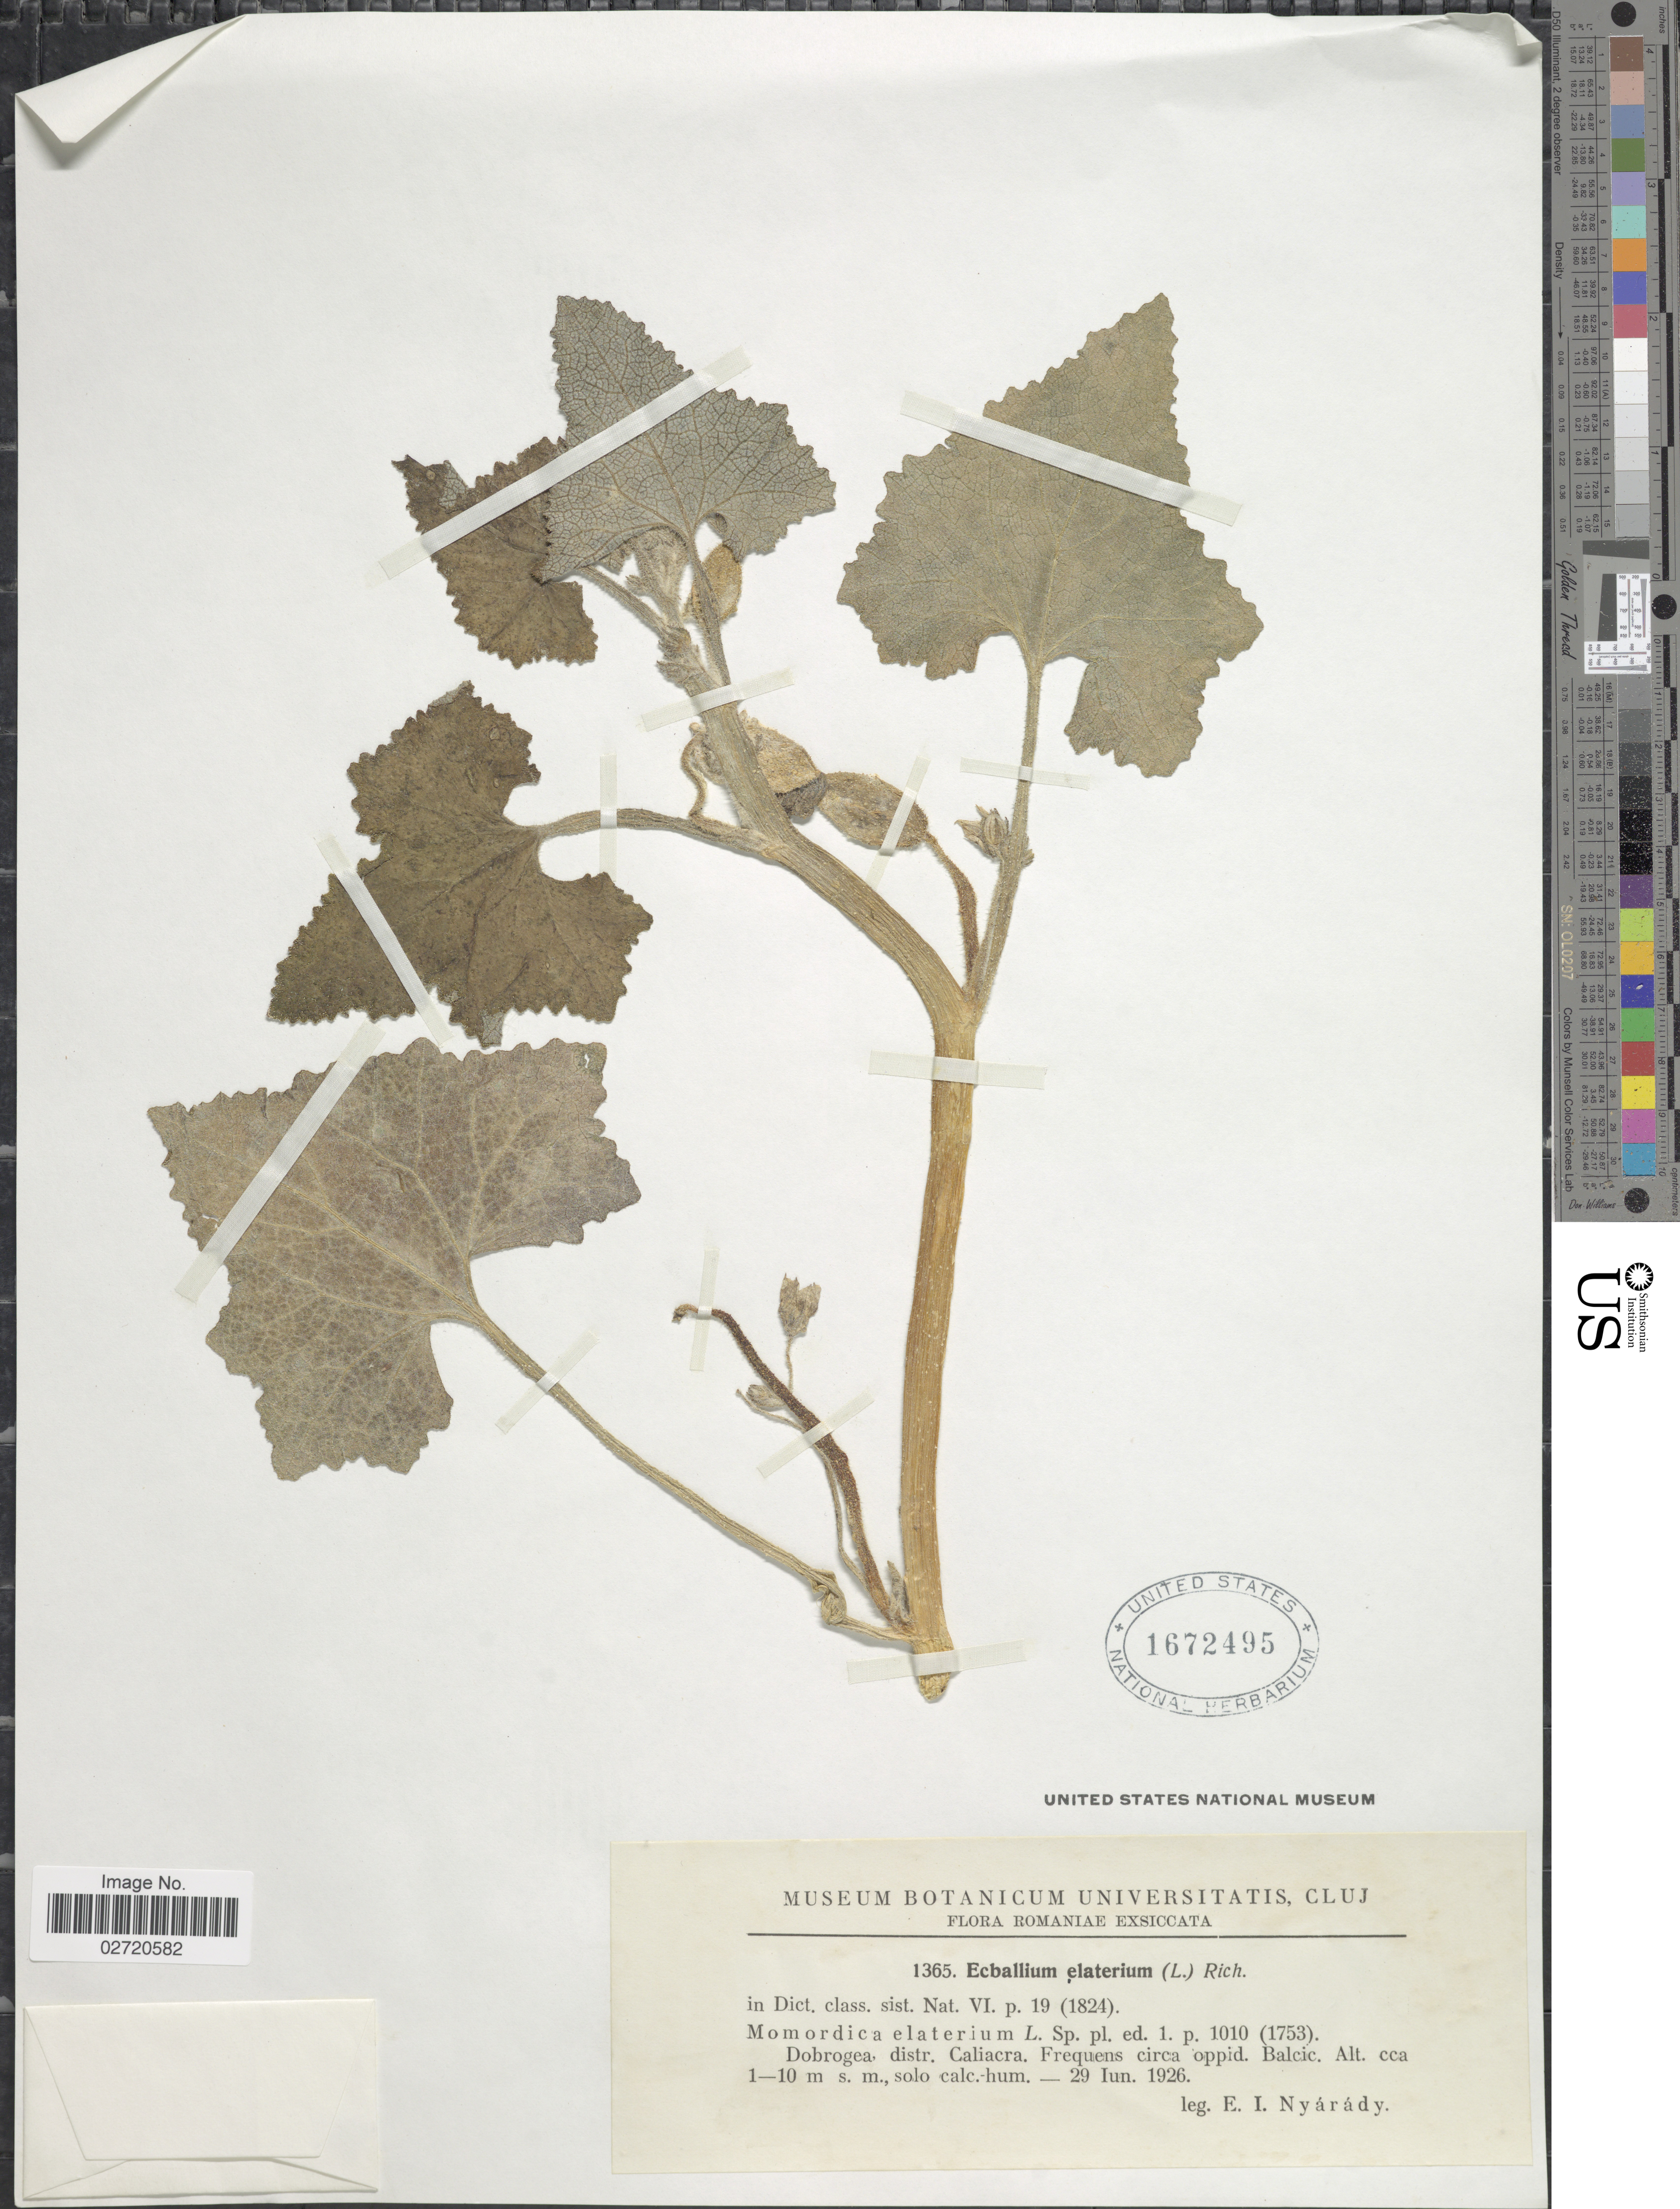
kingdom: Plantae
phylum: Tracheophyta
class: Magnoliopsida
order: Cucurbitales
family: Cucurbitaceae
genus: Ecballium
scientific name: Ecballium elaterium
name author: (L.) A. Rich.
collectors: E. Nyárády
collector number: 1365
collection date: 1926-06-29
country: Romania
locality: Dobrogea, distr. Caliacra. Frequens crica oppid. Balcic.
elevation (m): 1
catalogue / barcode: US 1672495